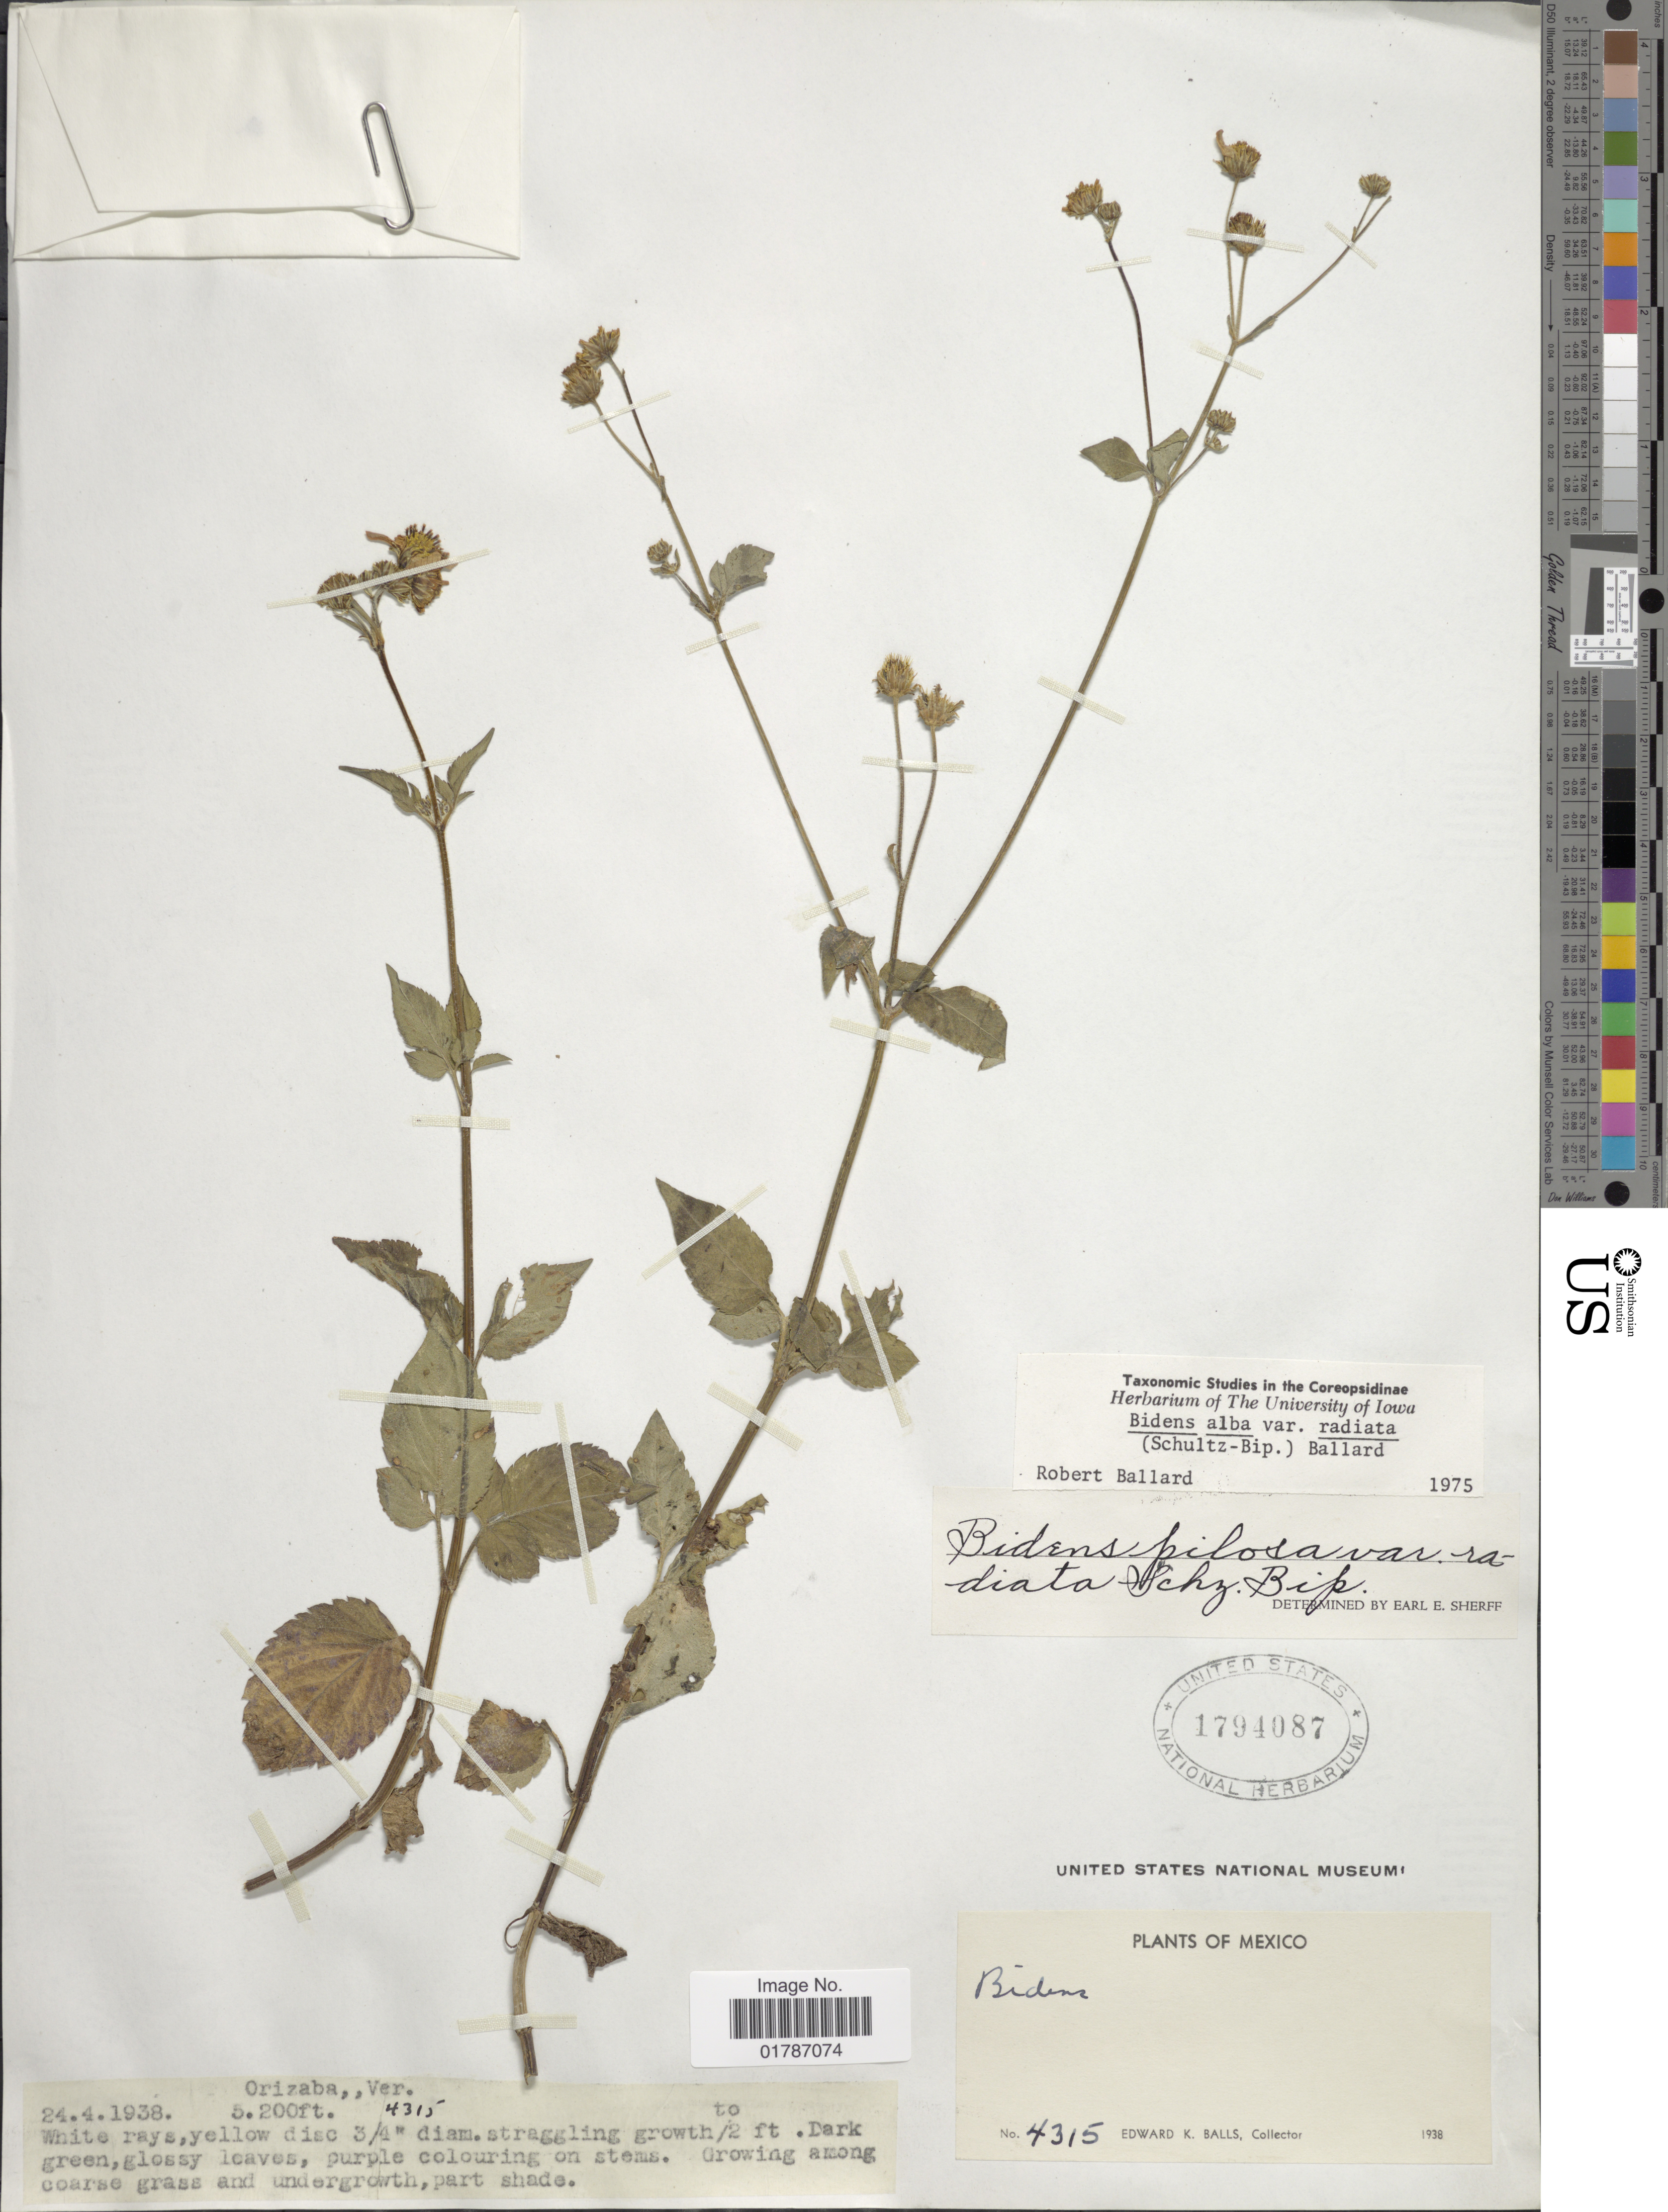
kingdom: Plantae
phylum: Tracheophyta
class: Magnoliopsida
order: Asterales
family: Asteraceae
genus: Bidens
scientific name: Bidens alba var. radiata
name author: (Sch. Bip.) R.E. Ballard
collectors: E. K. Balls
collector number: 4315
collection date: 1938-04-24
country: Mexico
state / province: Veracruz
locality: Orizaba, Ver.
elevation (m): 1585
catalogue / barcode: US 1794087